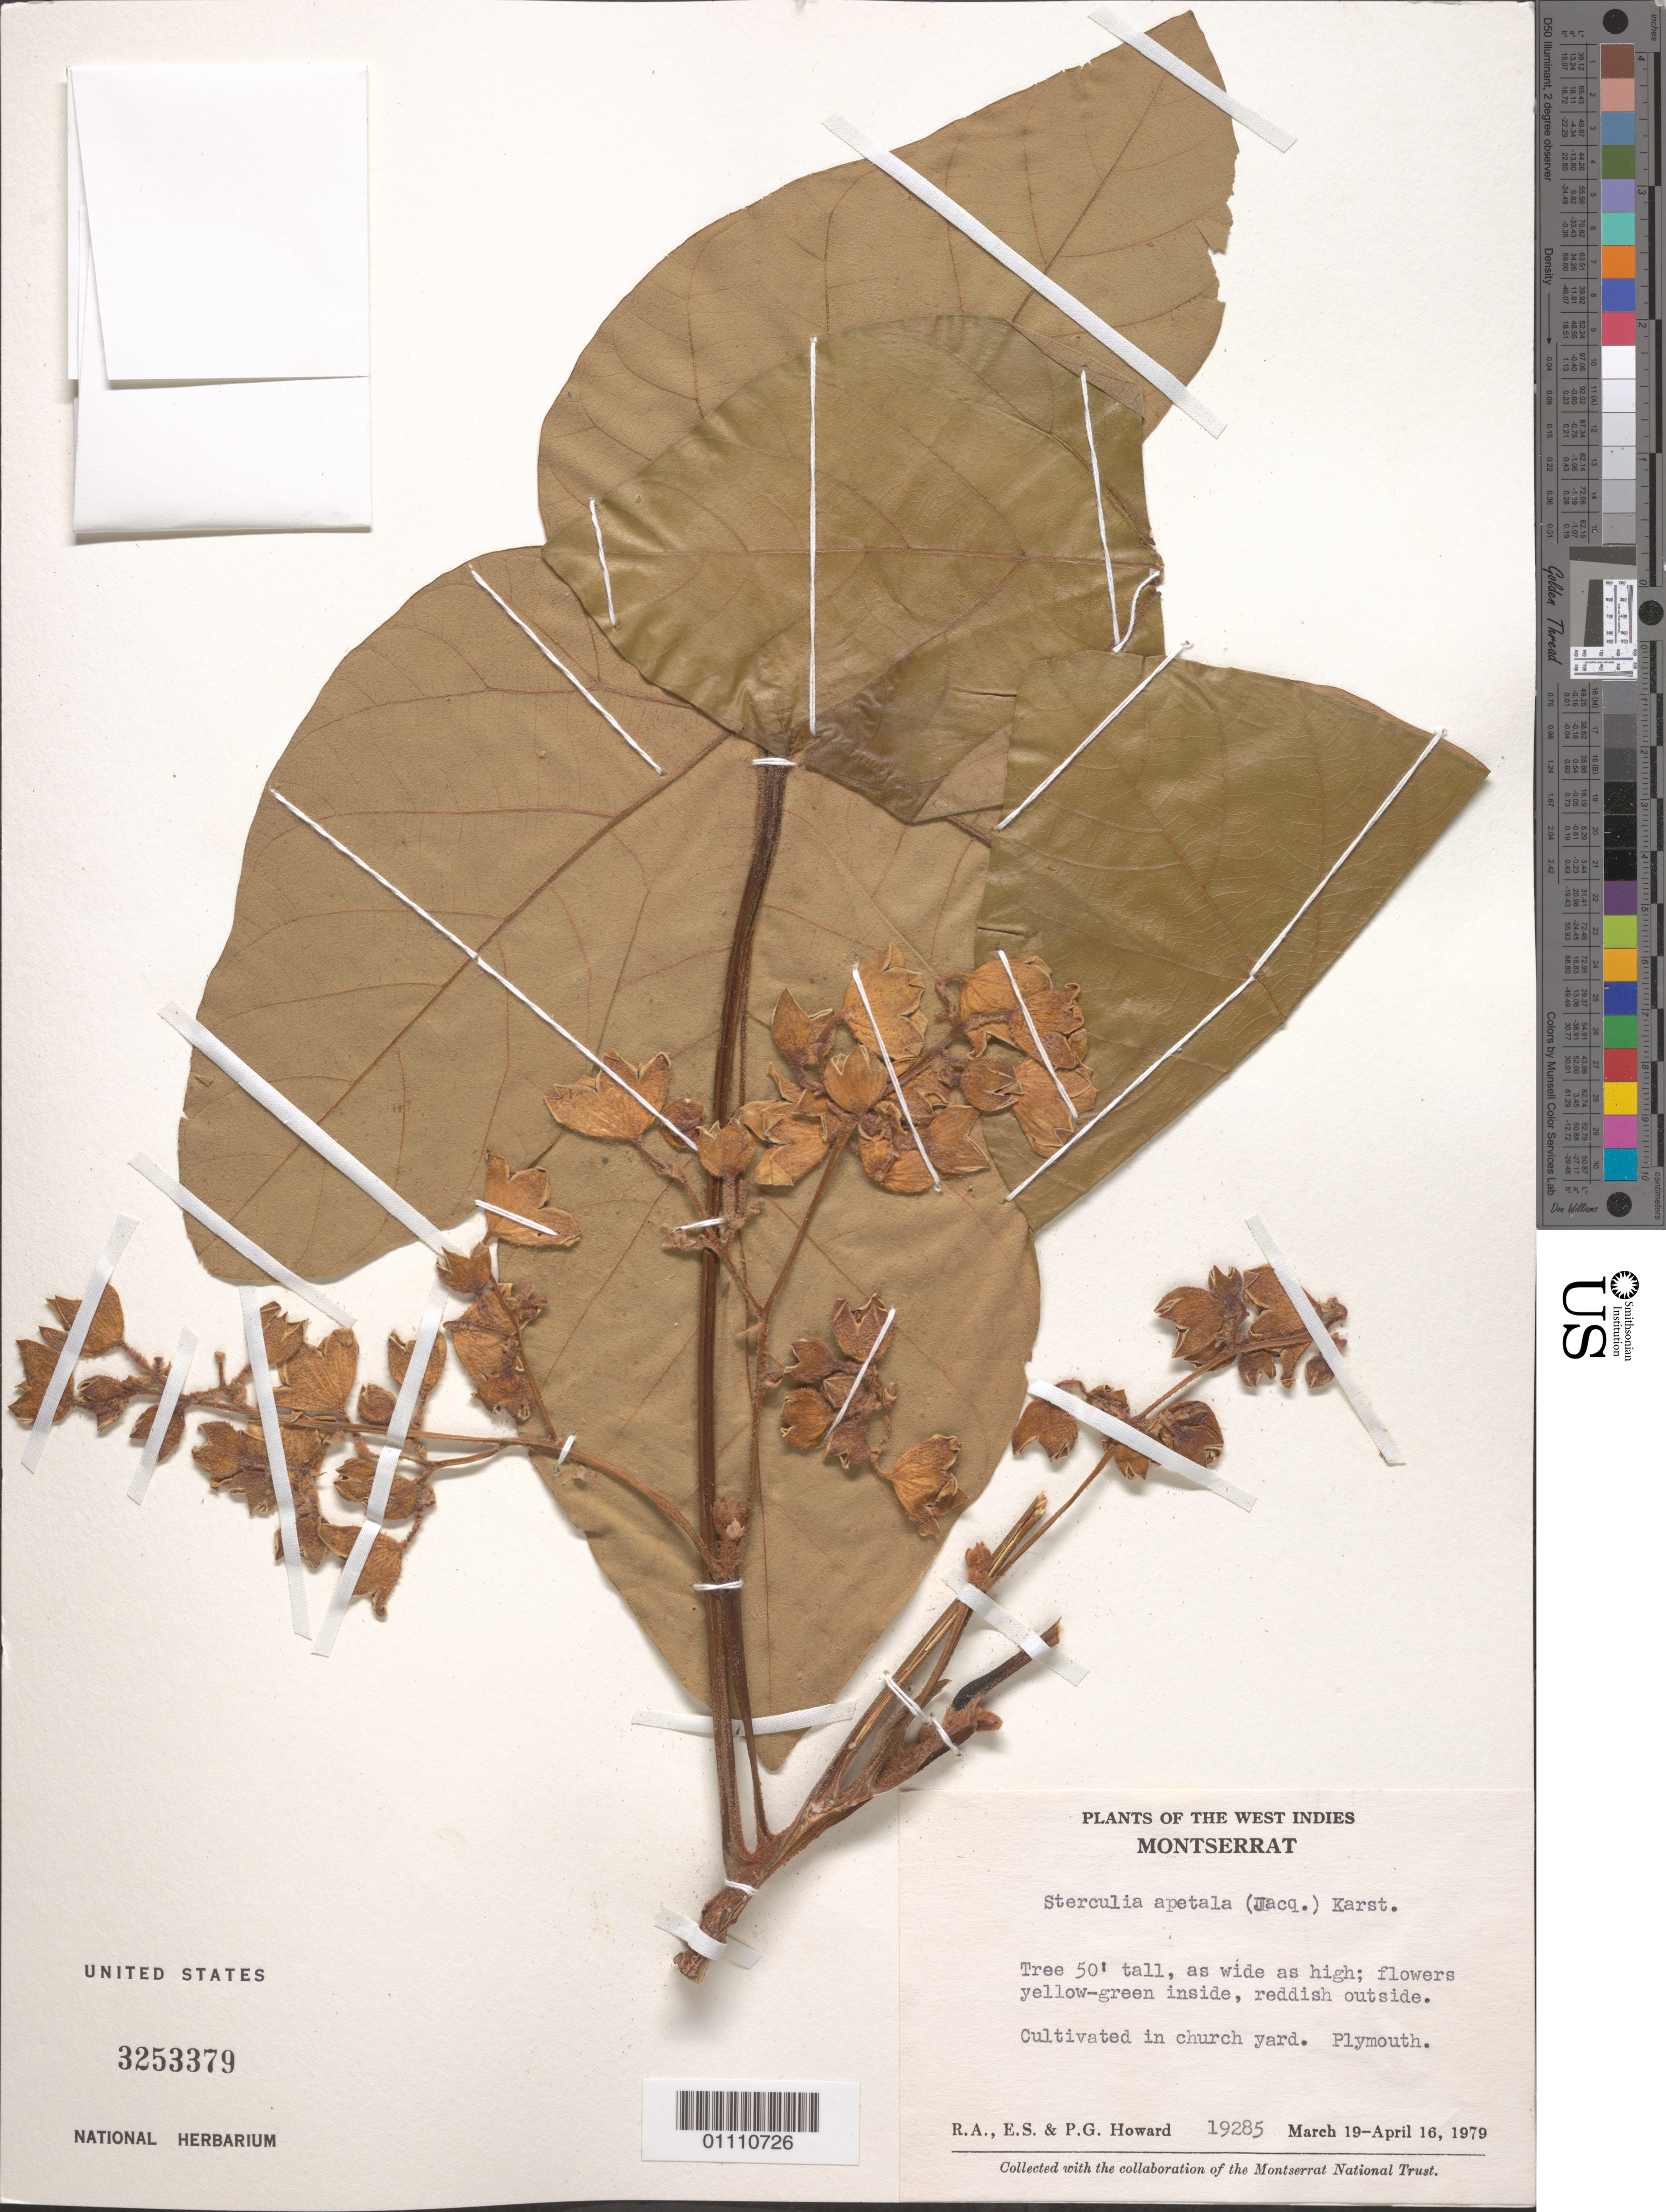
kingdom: Plantae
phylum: Tracheophyta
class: Magnoliopsida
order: Malvales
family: Malvaceae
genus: Sterculia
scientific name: Sterculia apetala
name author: (Jacq.) H. Karst.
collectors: R. A. Howard, E. S. Howard & P. Howard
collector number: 19285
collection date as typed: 19 Mar 1979 to 16 Apr 1979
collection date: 1979-03-19/1979-04-16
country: Montserrat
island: Montserrat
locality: Cultivated in church yard. Plymouth.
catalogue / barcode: US 3253379